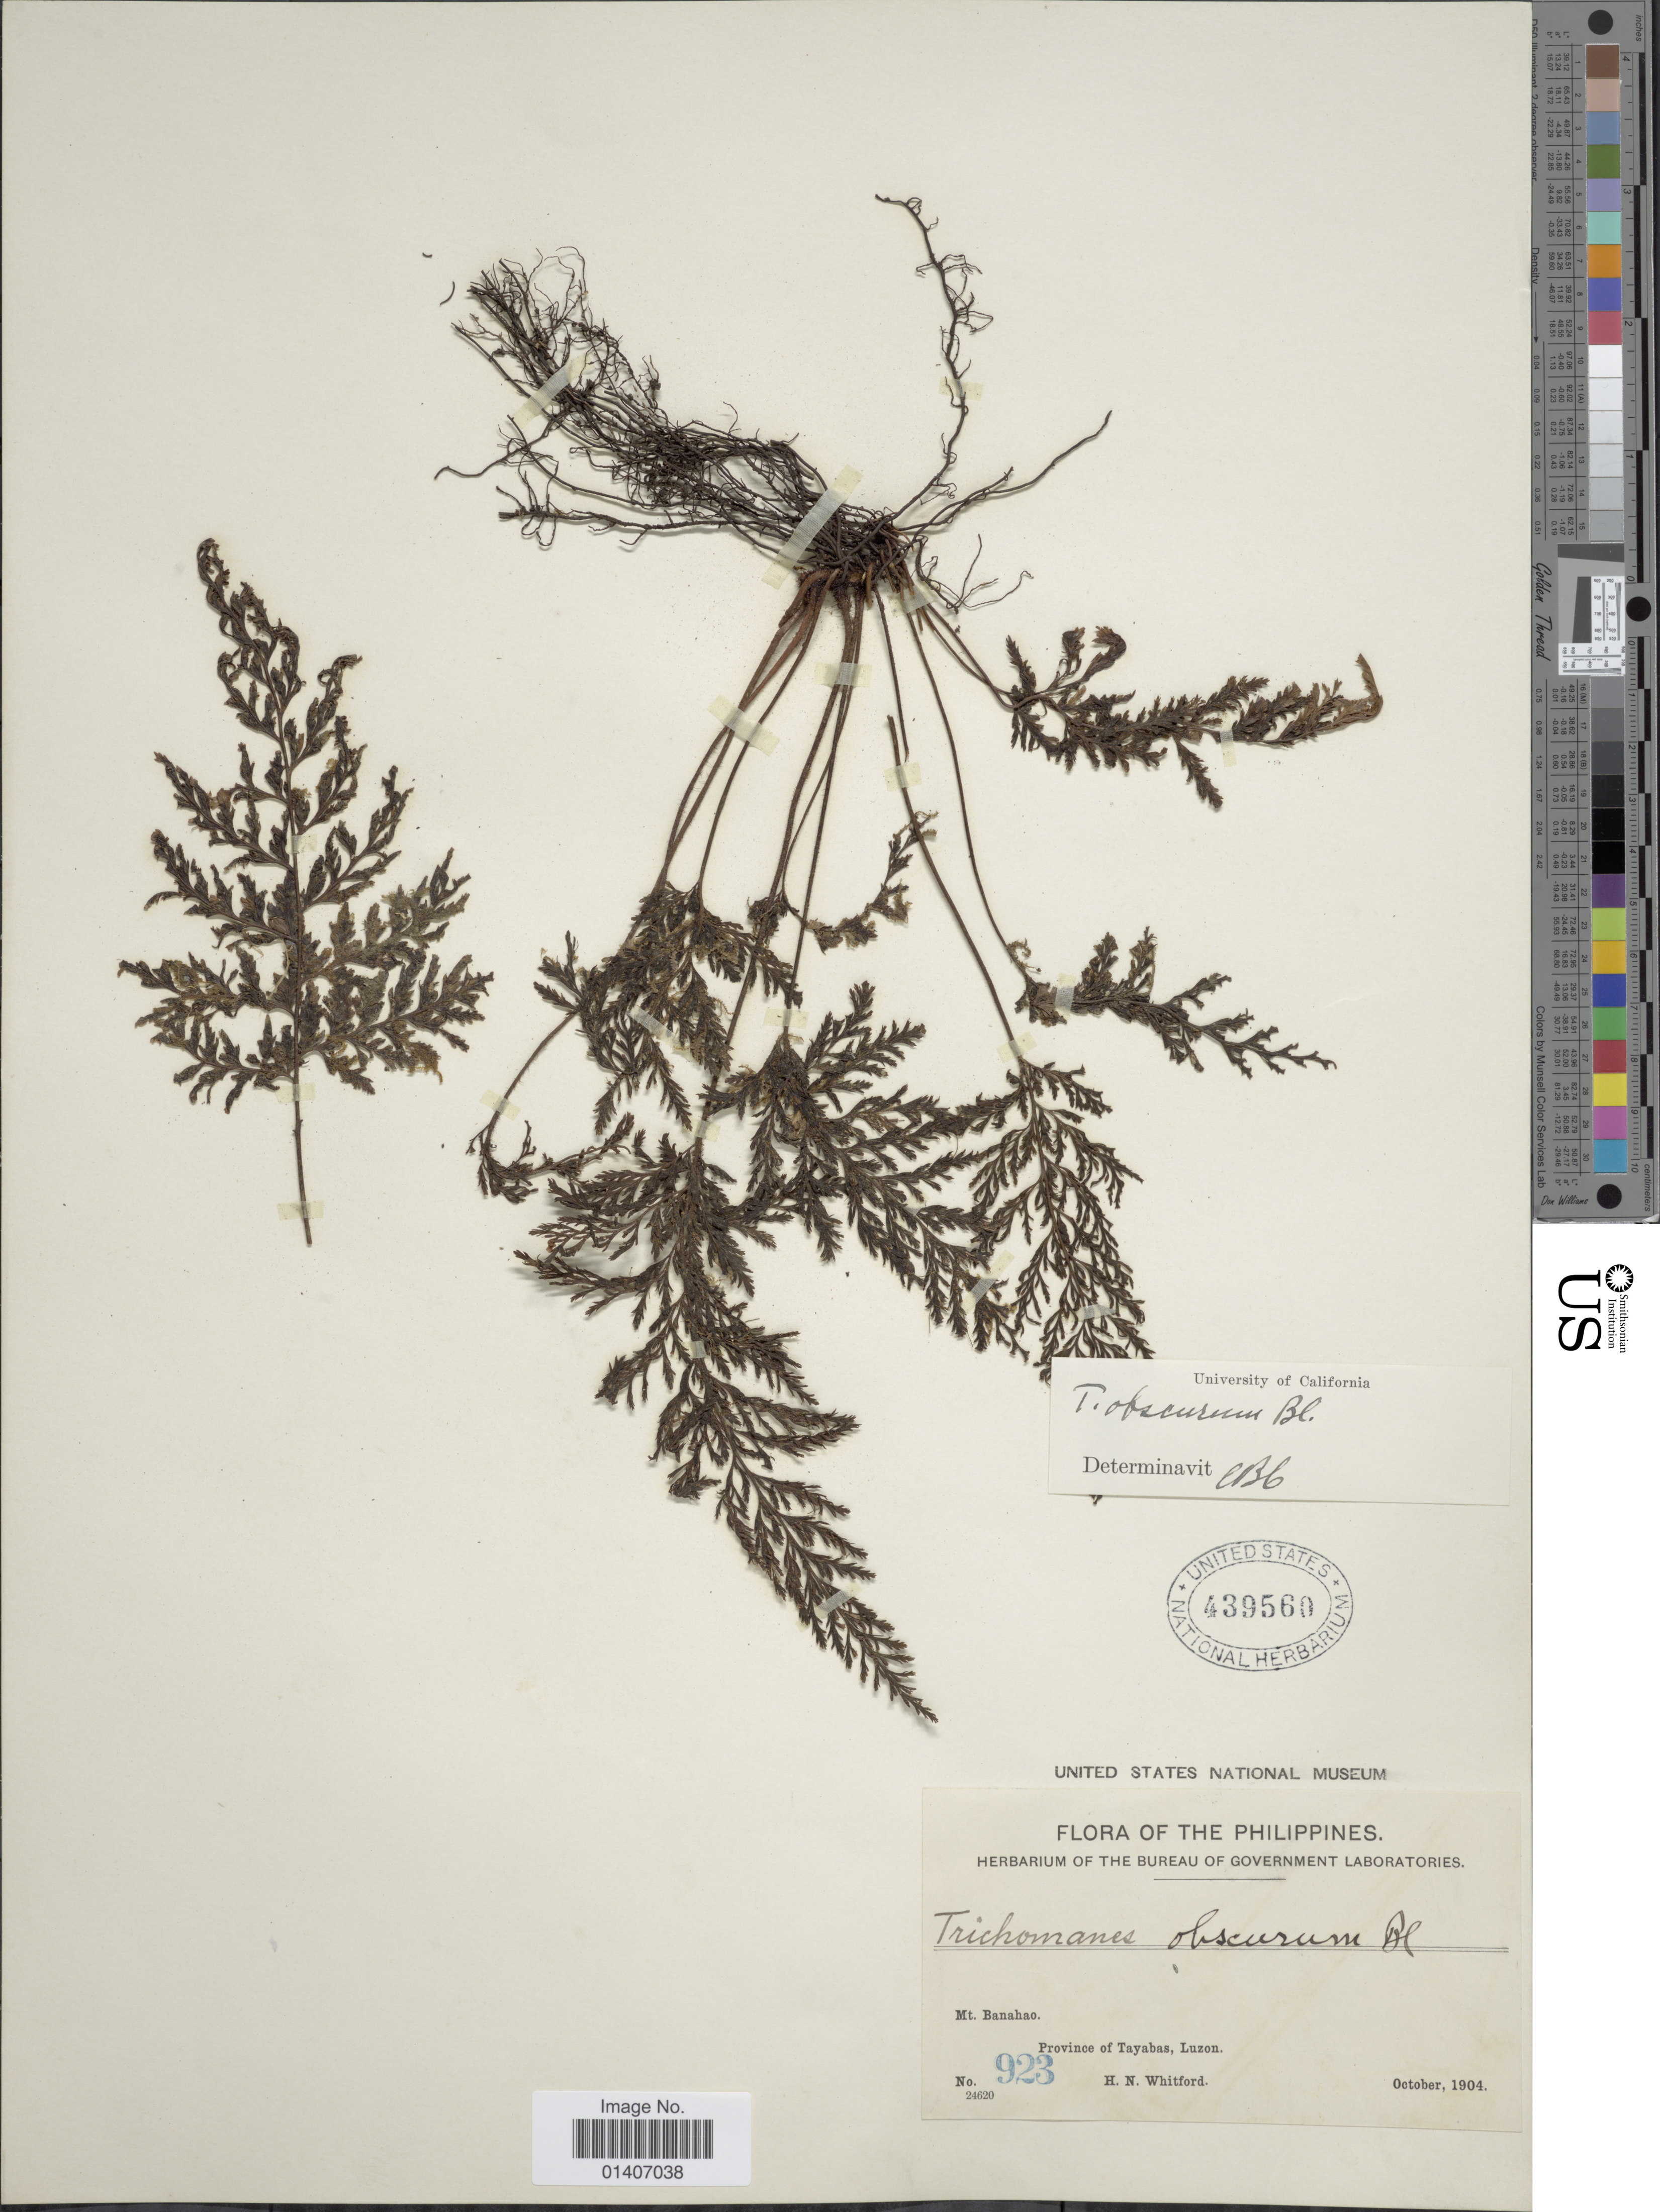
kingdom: Plantae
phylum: Tracheophyta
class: Polypodiopsida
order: Hymenophyllales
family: Hymenophyllaceae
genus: Abrodictyum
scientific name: Abrodictyum obscurum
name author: (Blume) Ebihara & K. Iwats.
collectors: H. N. Whitford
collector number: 923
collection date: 1904-10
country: Philippines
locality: Mt. Banahao, province of Tayabas, Luzon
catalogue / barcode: US 439560